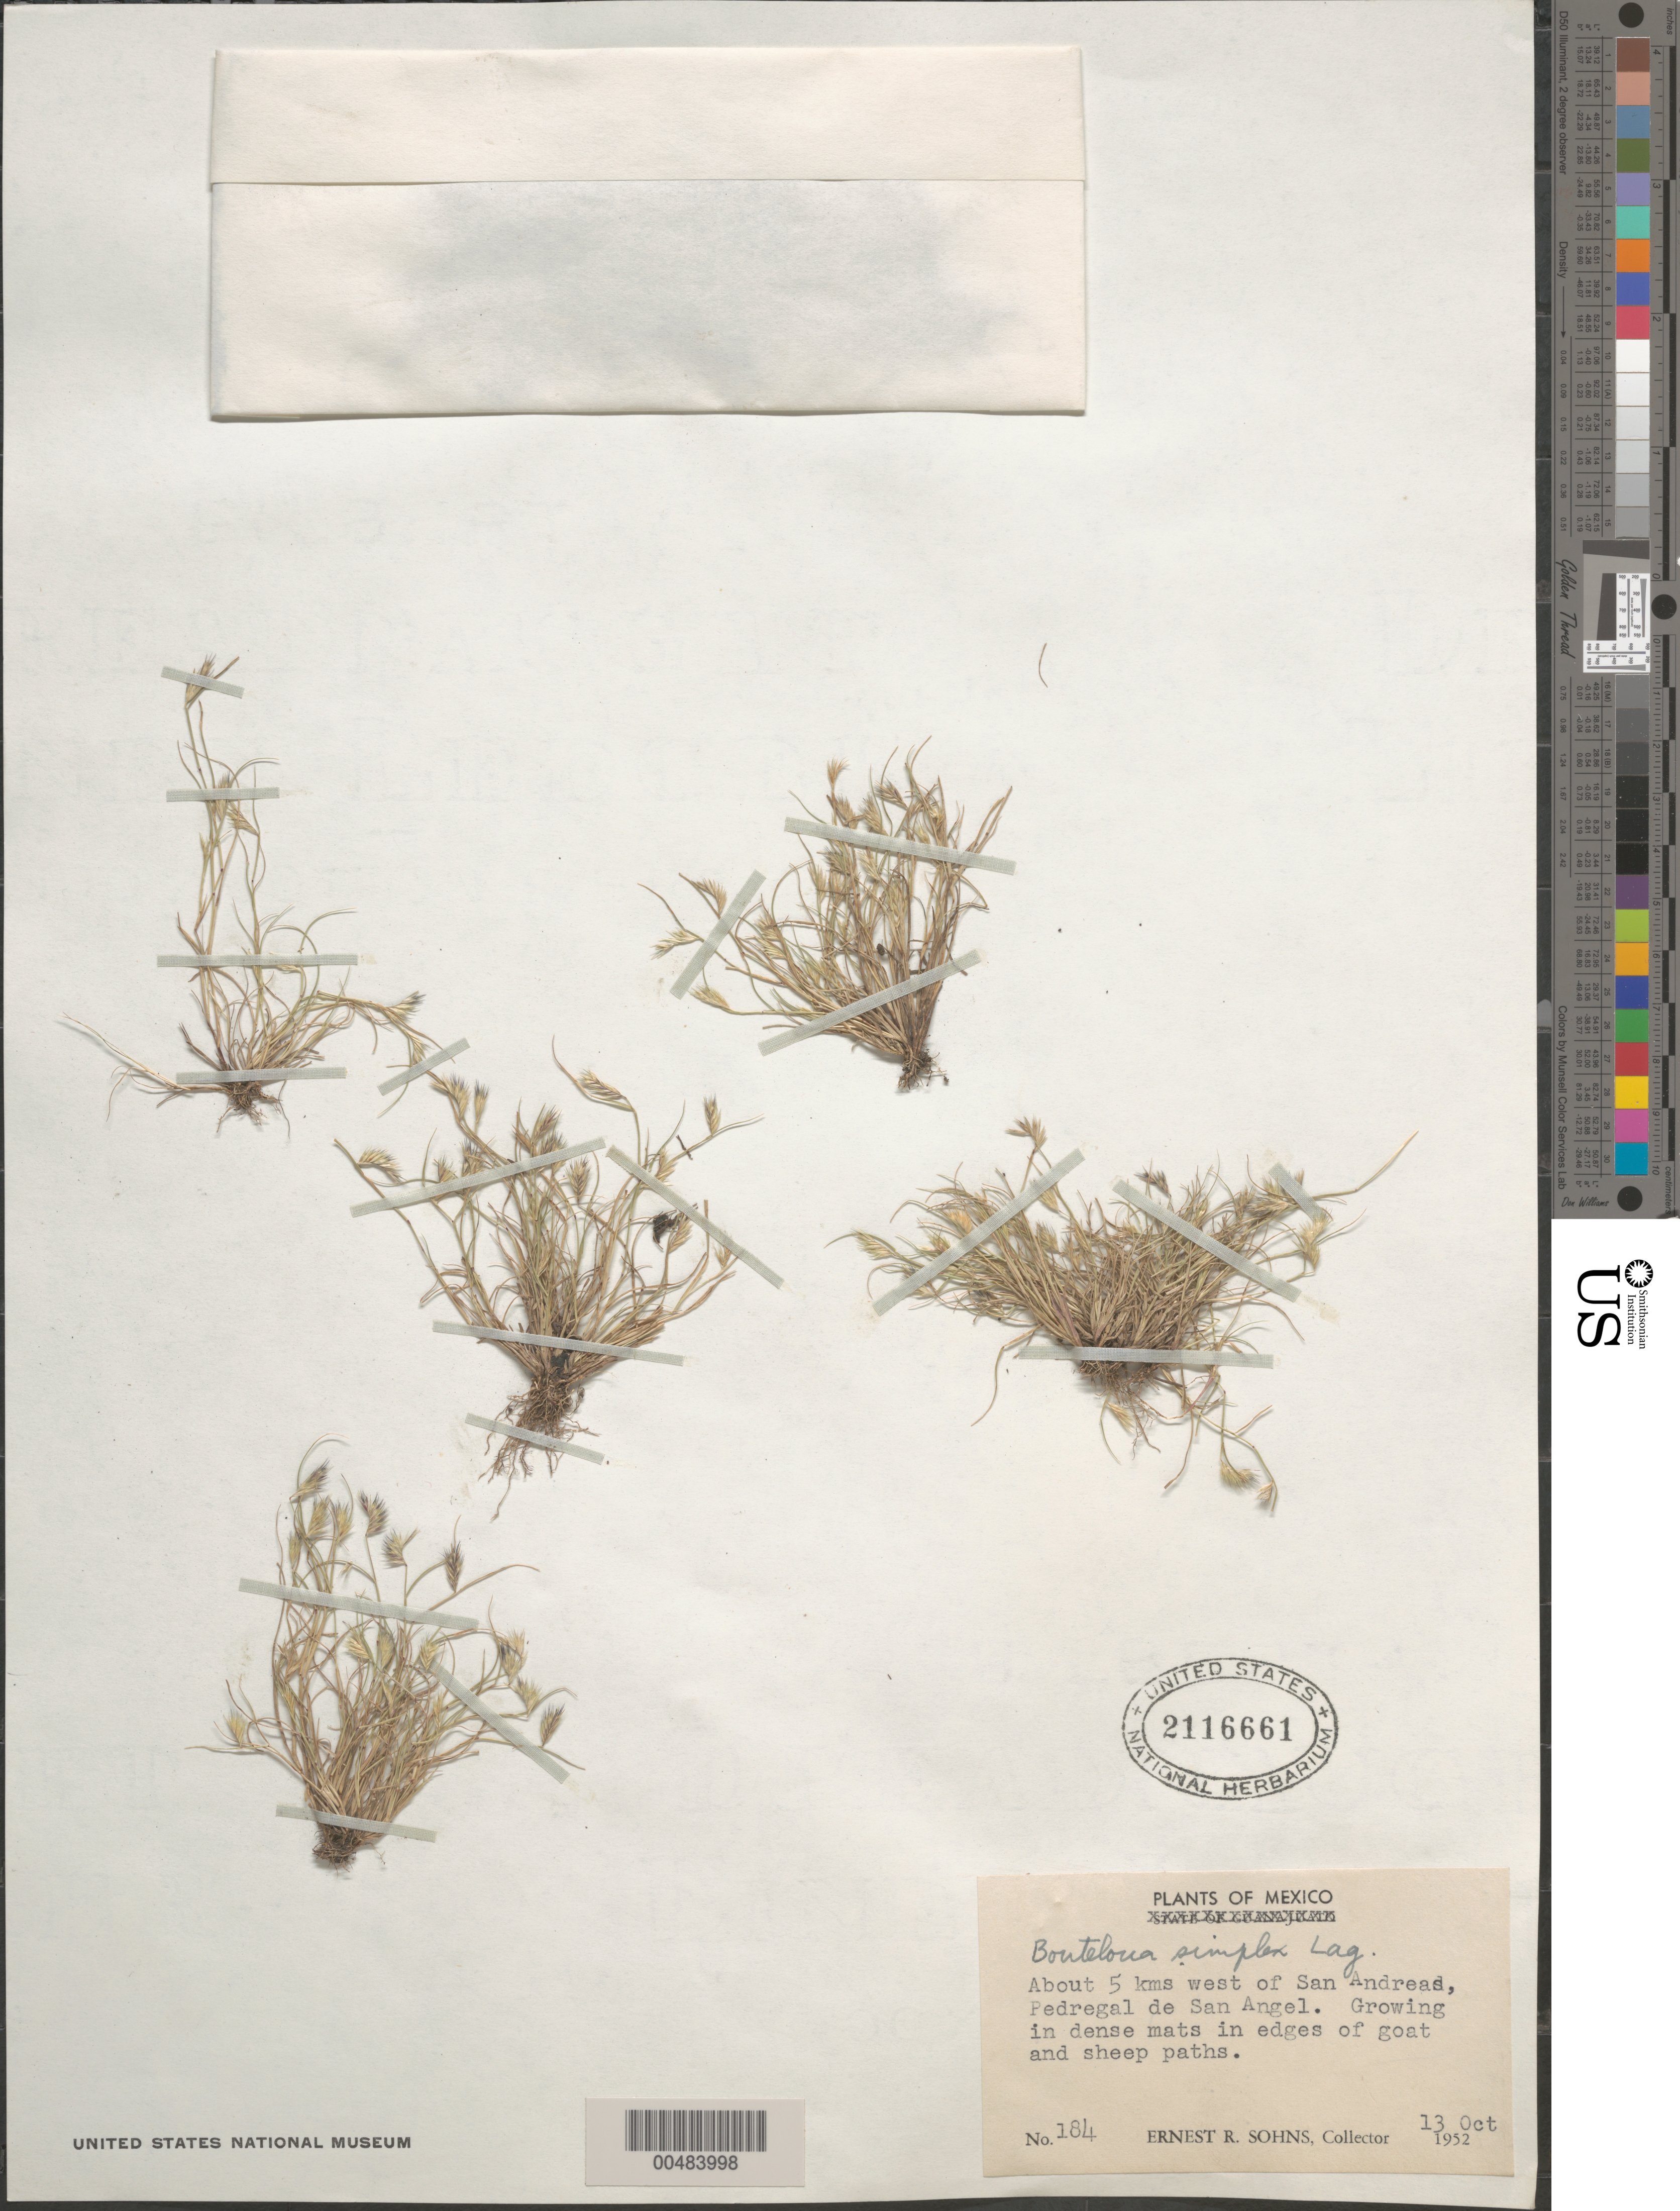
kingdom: Plantae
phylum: Tracheophyta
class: Liliopsida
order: Poales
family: Poaceae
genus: Bouteloua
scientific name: Bouteloua simplex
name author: Lag.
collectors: E. R. Sohns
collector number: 184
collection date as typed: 13 Oct 1952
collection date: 1952-10-13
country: Mexico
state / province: Distrito Federal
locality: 5 km W of San Andreas, Pedregal de San Angel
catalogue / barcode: US 2116661